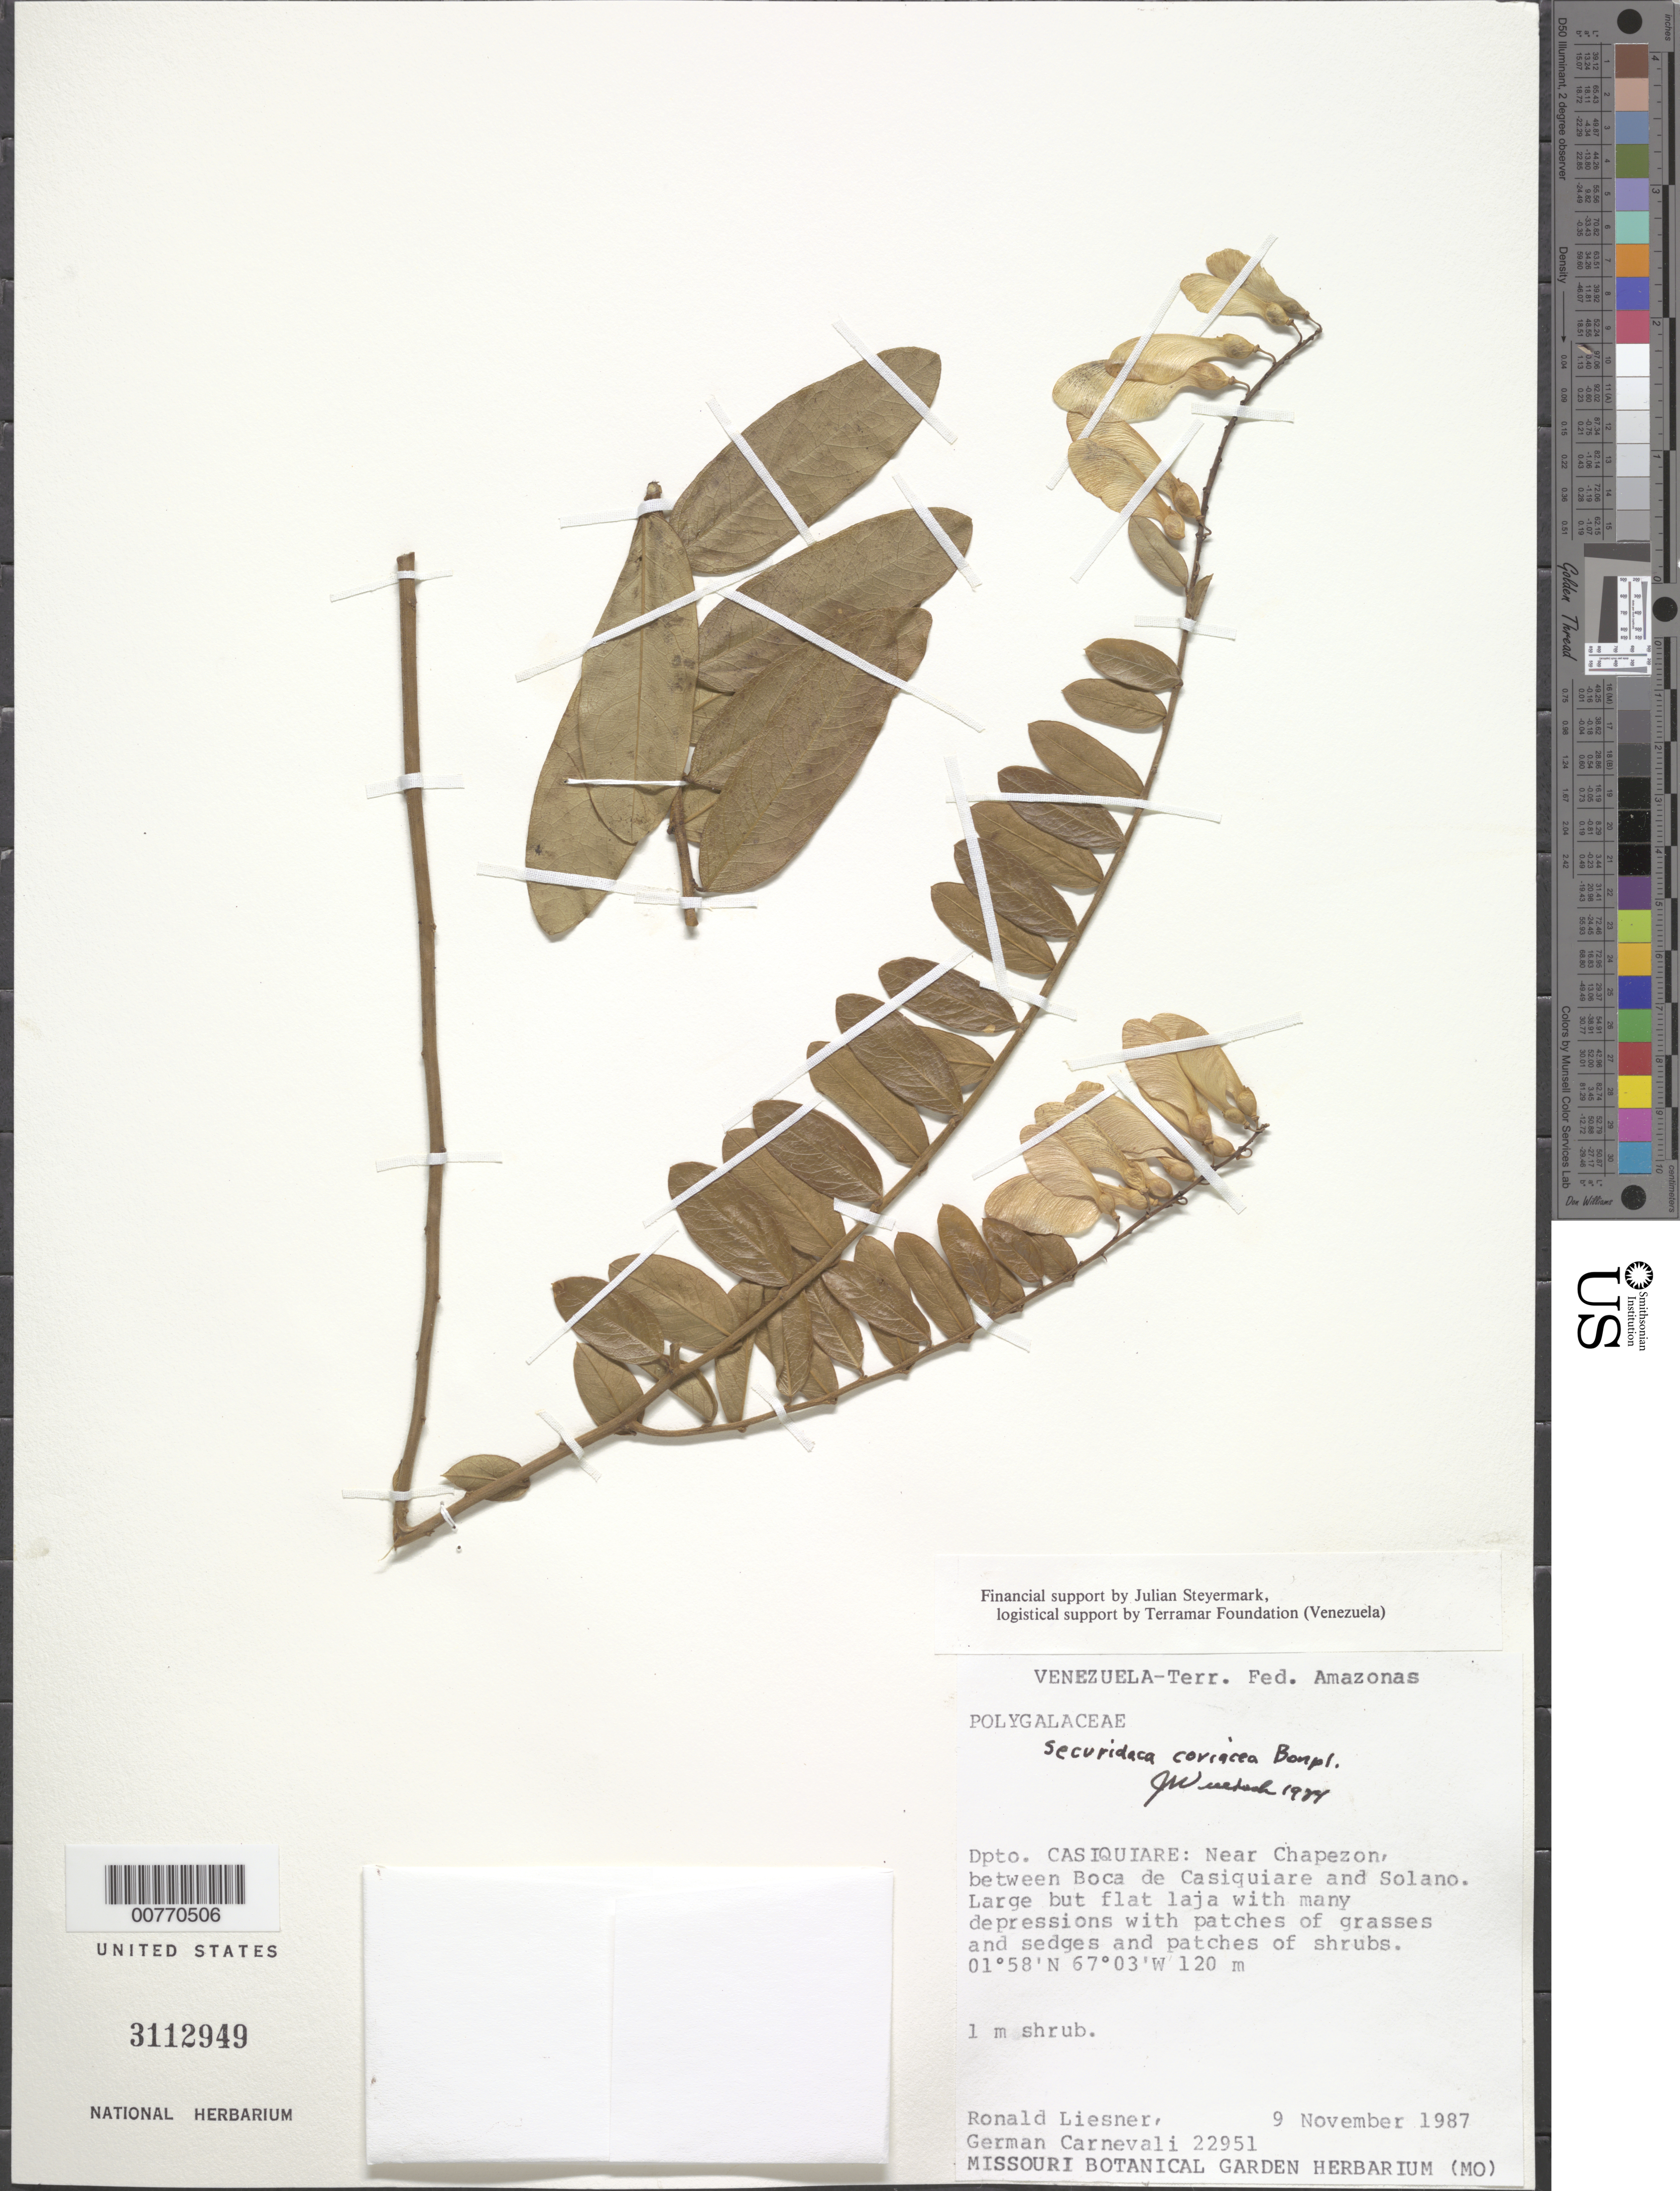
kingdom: Plantae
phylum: Tracheophyta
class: Magnoliopsida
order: Fabales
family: Polygalaceae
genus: Securidaca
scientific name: Securidaca coriacea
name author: Bonpl. ex Steud.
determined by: Wurdack, John J., (US), US (UNITED STATES)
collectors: R. L. Liesner & G. Carnevali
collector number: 22951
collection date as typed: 9-Nov-87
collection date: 1987-11-09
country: Venezuela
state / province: Amazonas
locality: Chapezon, near, between Boca de Casiquiare and Solano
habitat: Large, flat laja with many depressions with patches of grasses and sedges, patches of shrubs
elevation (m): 120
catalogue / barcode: US 3112949